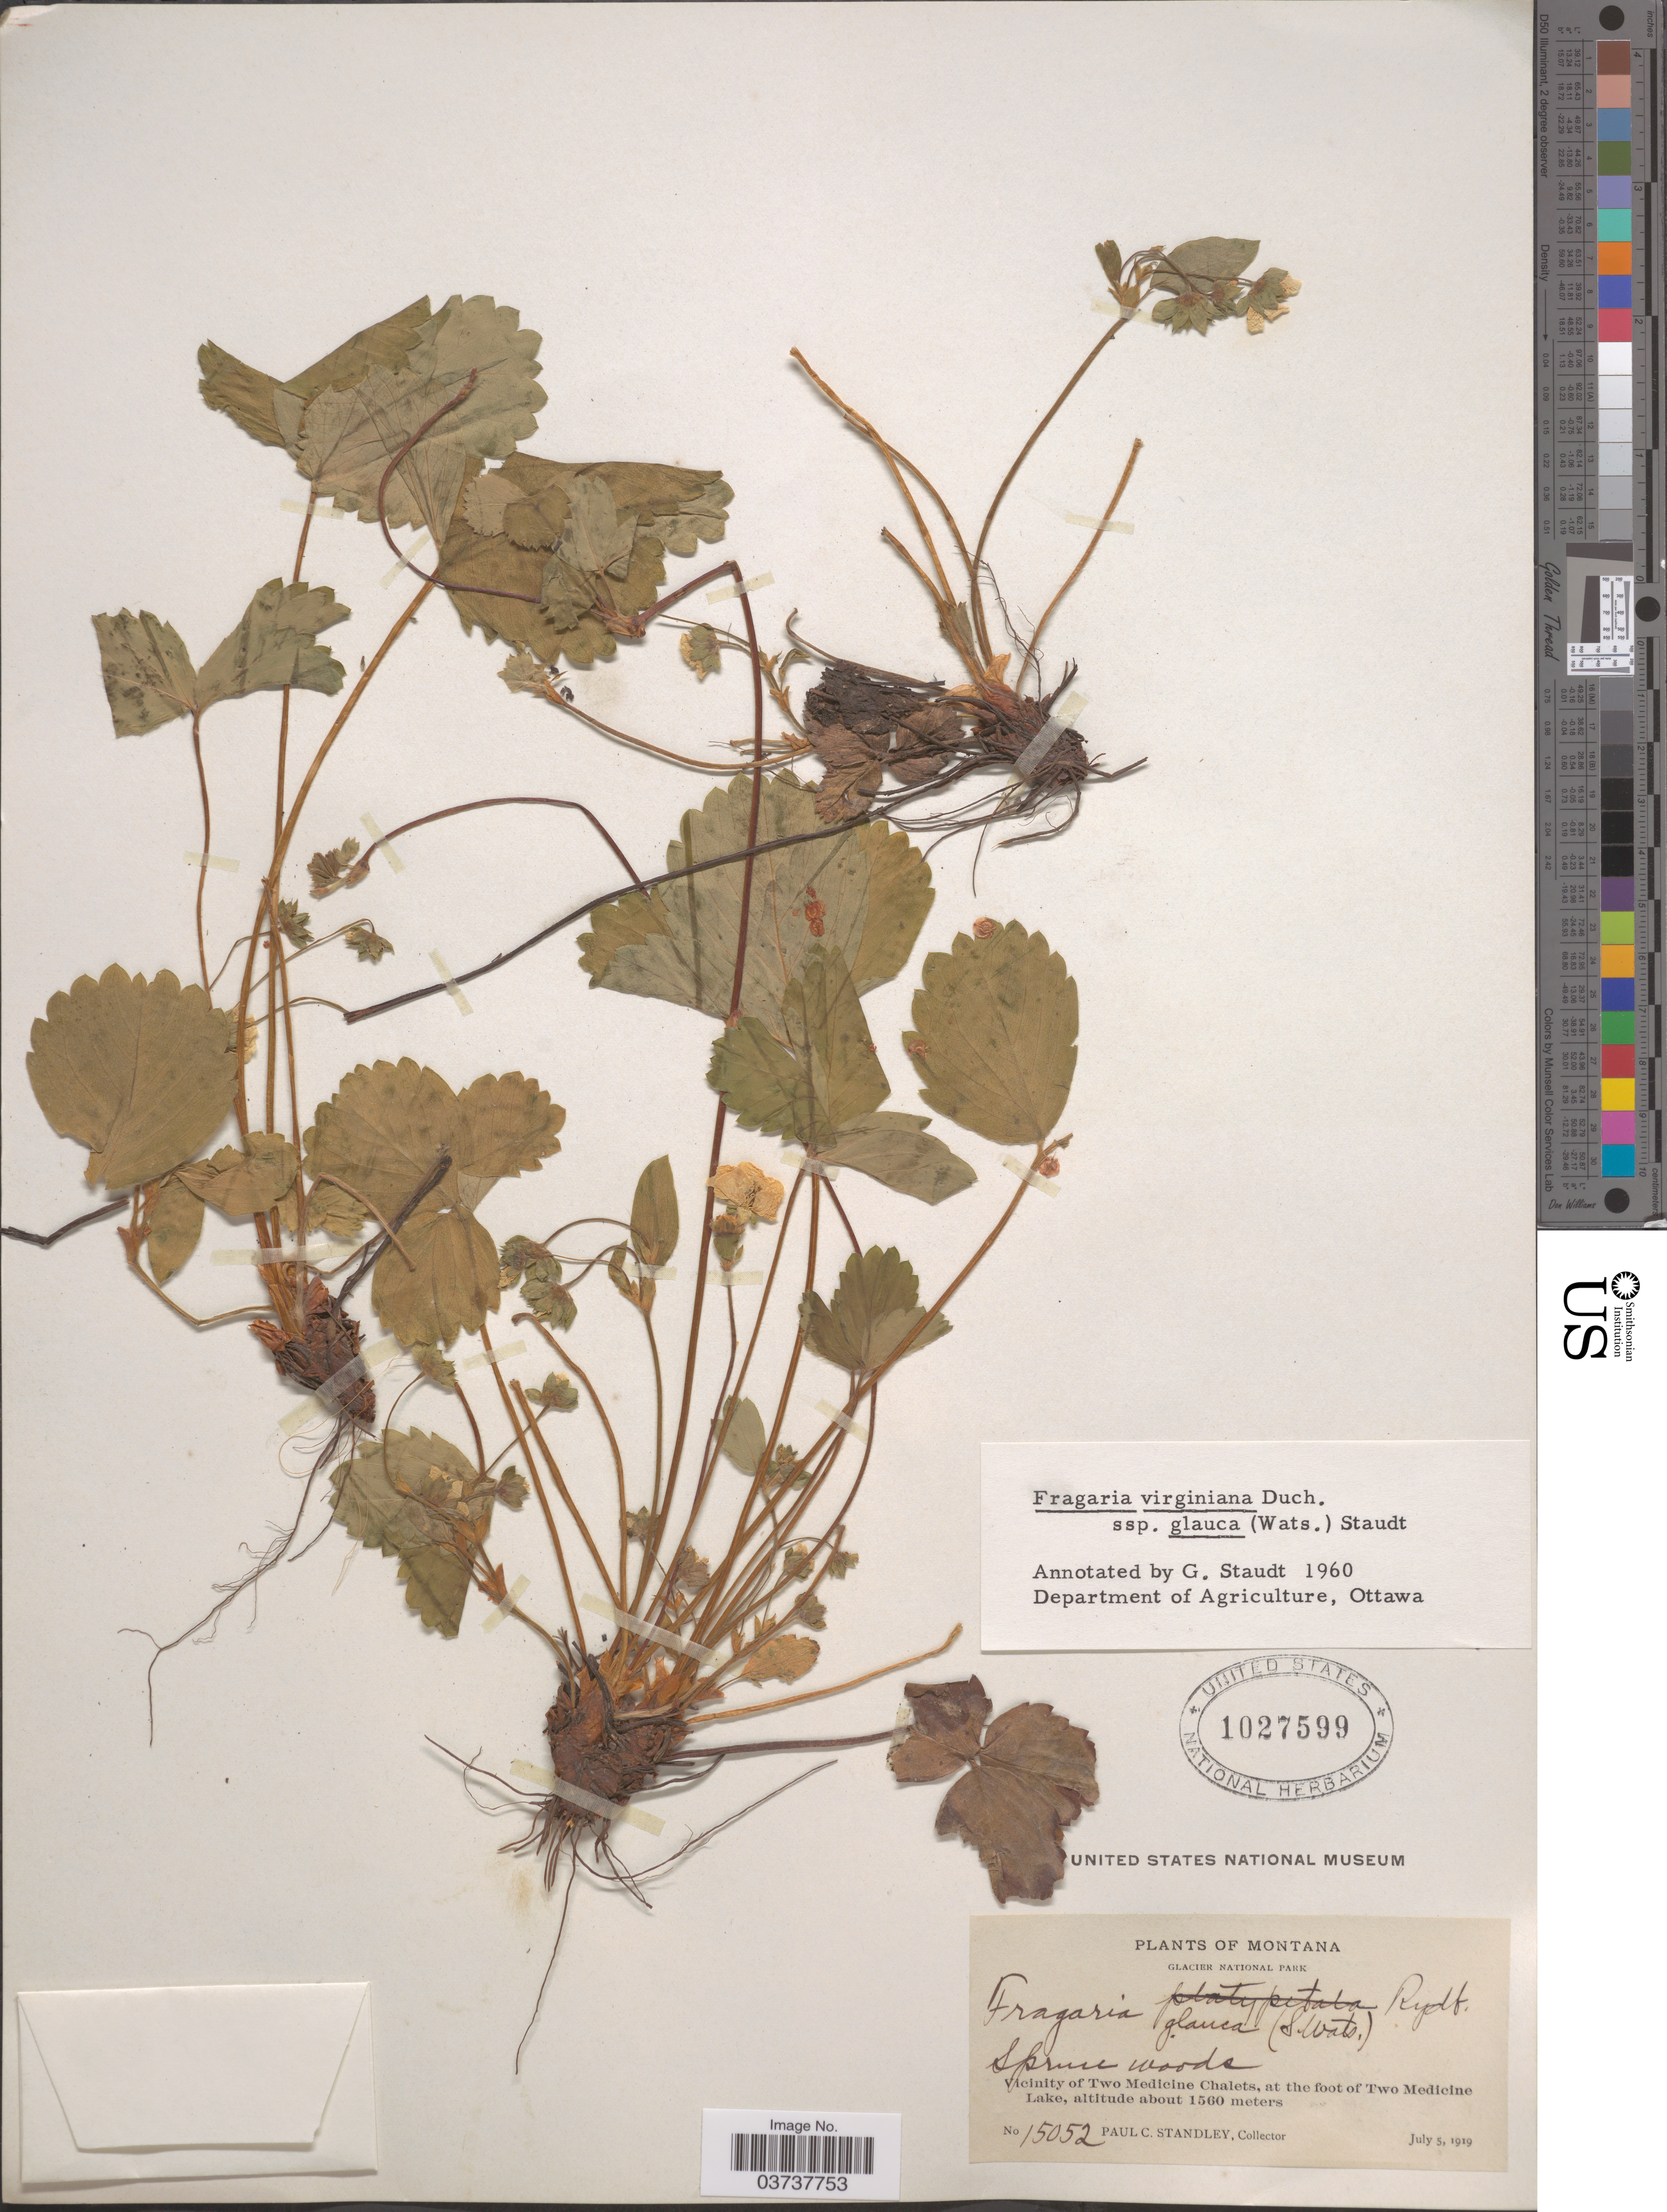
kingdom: Plantae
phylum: Tracheophyta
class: Magnoliopsida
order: Rosales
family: Rosaceae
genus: Fragaria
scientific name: Fragaria virginiana subsp. glauca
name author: (S. Watson) Staudt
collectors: P. C. Standley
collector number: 15052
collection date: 1919-07-05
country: United States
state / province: Montana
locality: Glacier National Park. Vicinity of Two Medicine Chalets, at the foot of Two Medicine Lake.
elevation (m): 1560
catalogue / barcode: US 1027599